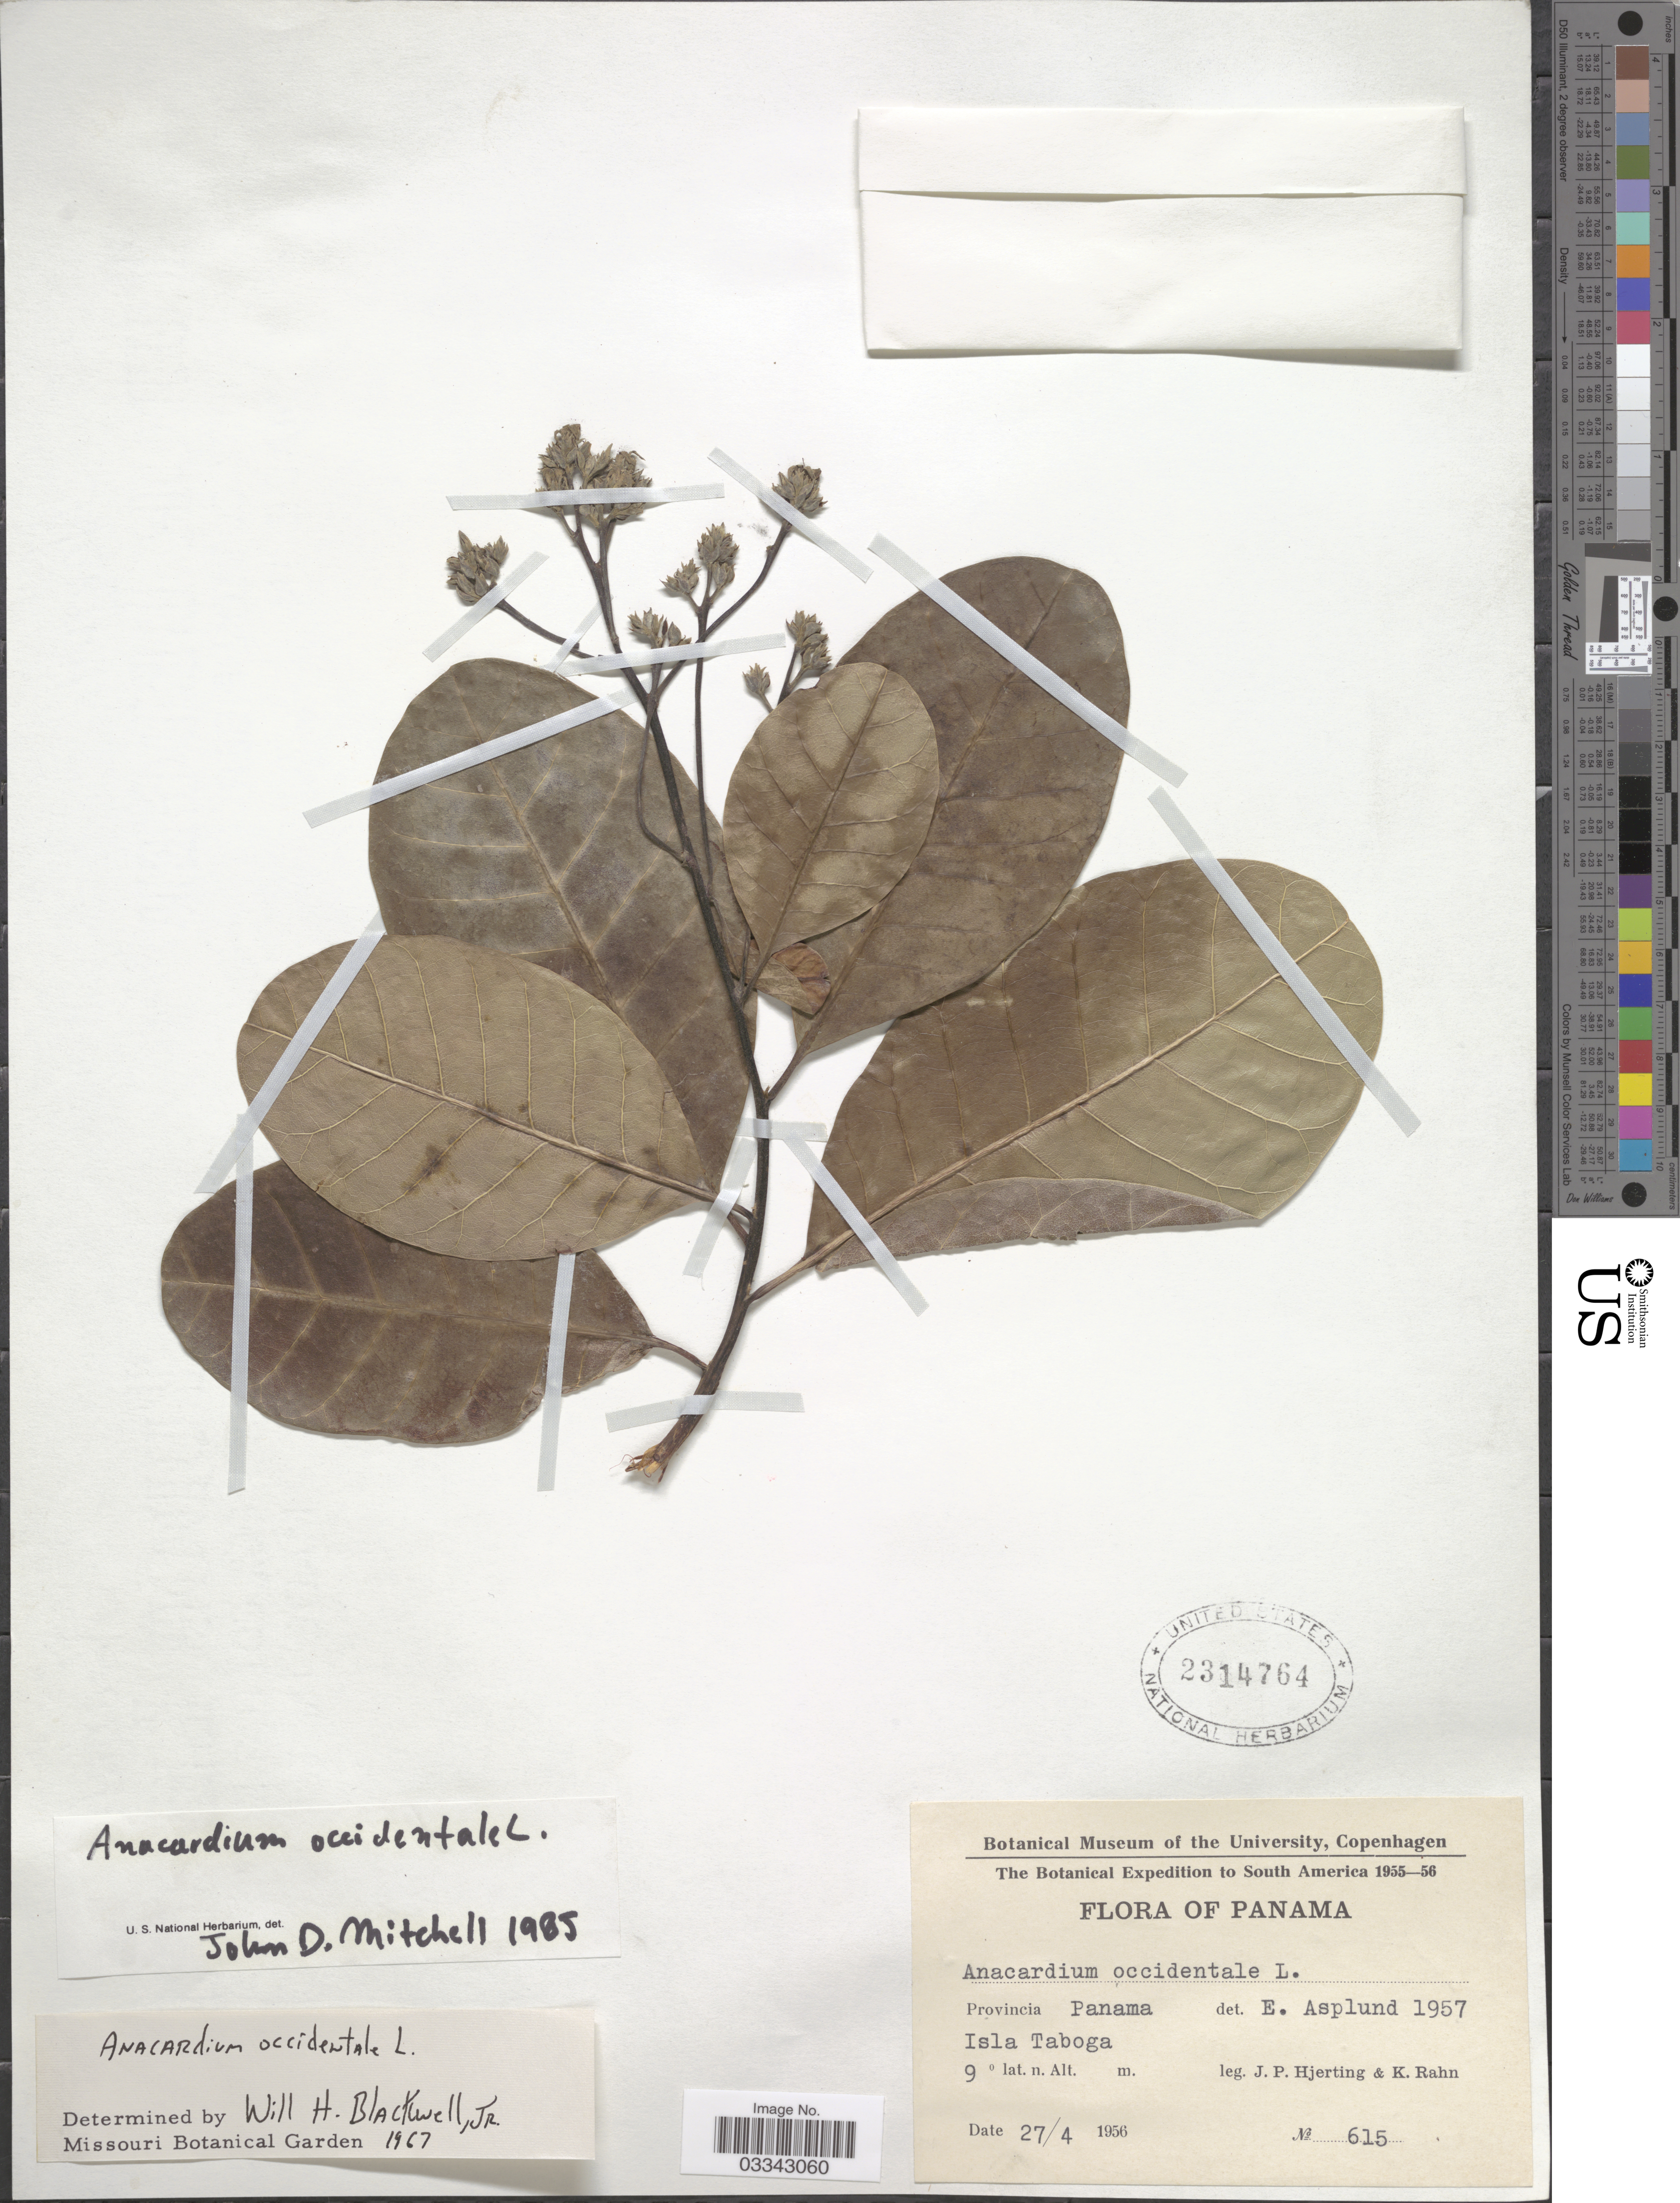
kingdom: Plantae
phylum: Tracheophyta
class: Magnoliopsida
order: Sapindales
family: Anacardiaceae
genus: Anacardium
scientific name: Anacardium occidentale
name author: L.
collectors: J. P. Hjerting & K. Rahn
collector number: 615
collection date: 1956-04-27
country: Panama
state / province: Panamá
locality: Isla Taboga.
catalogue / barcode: US 2314764